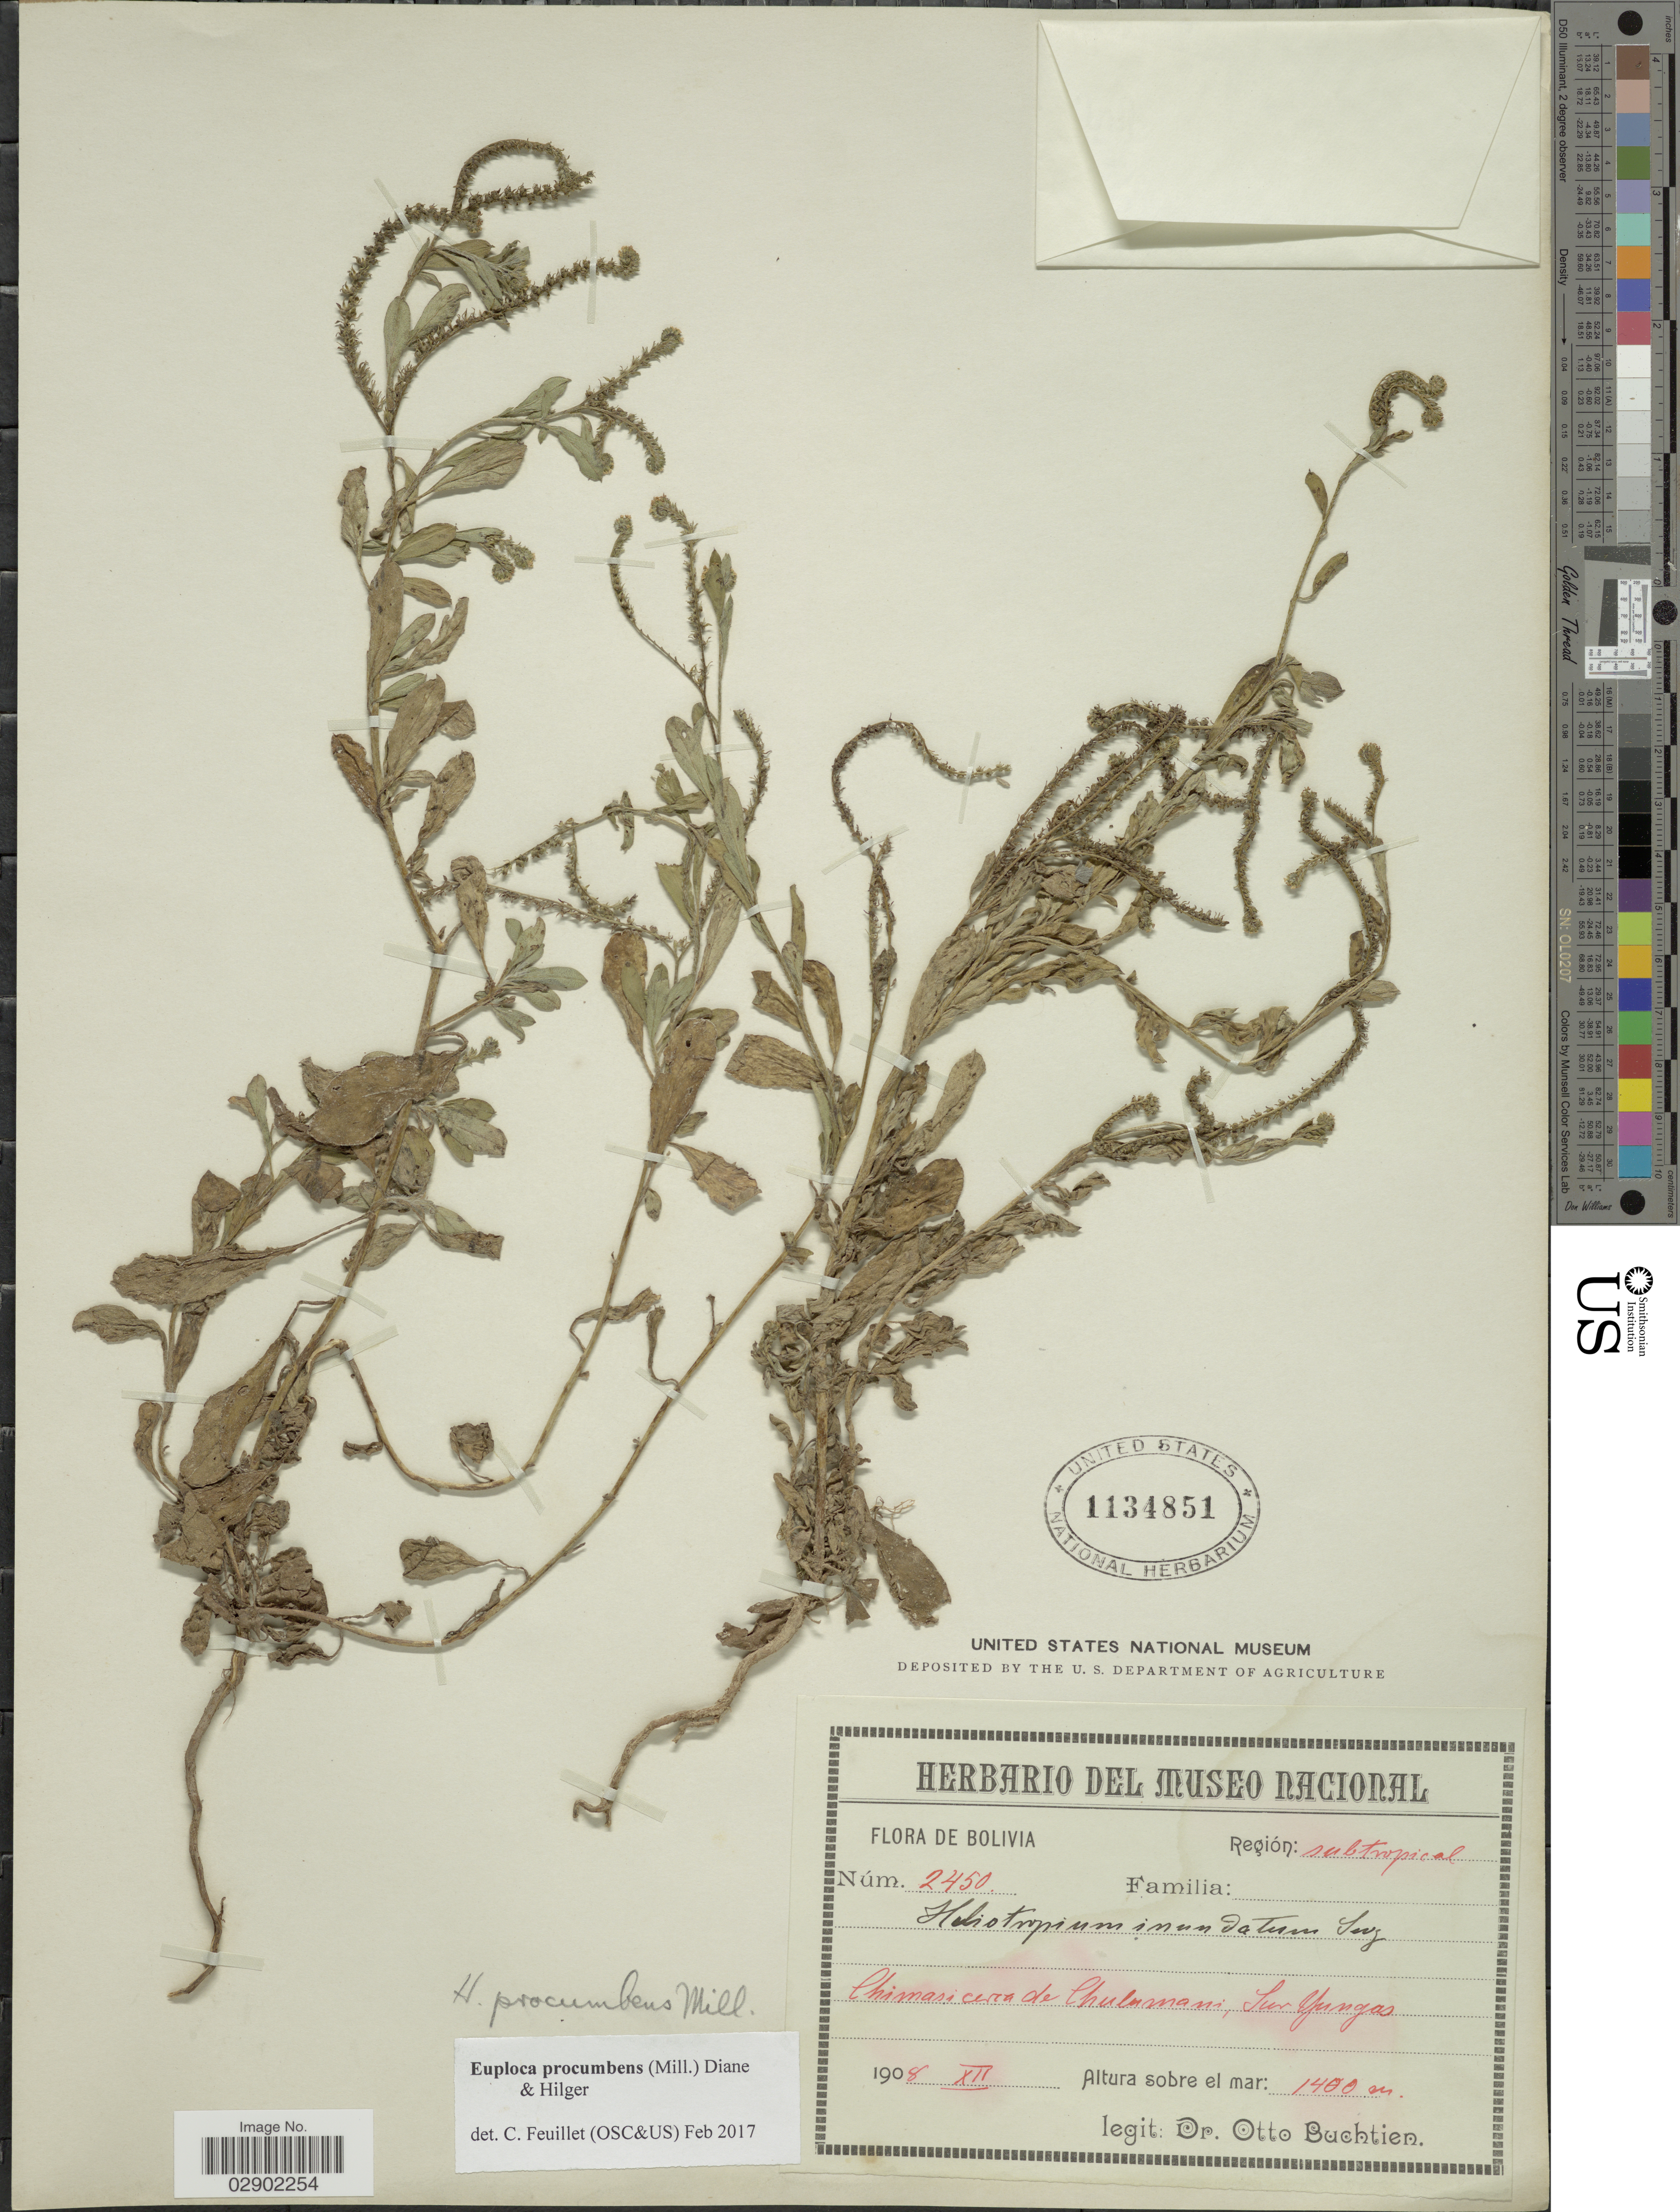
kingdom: Plantae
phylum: Tracheophyta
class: Magnoliopsida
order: Boraginales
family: Heliotropiaceae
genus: Euploca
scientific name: Euploca procumbens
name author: (Mill.) Diane & Hilger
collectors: O. Buchtien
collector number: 2450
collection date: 1908-12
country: Bolivia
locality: Región: subtropical. Chimasi cerca de Chulumani, Sur Yungas.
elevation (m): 1400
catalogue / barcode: US 1134851